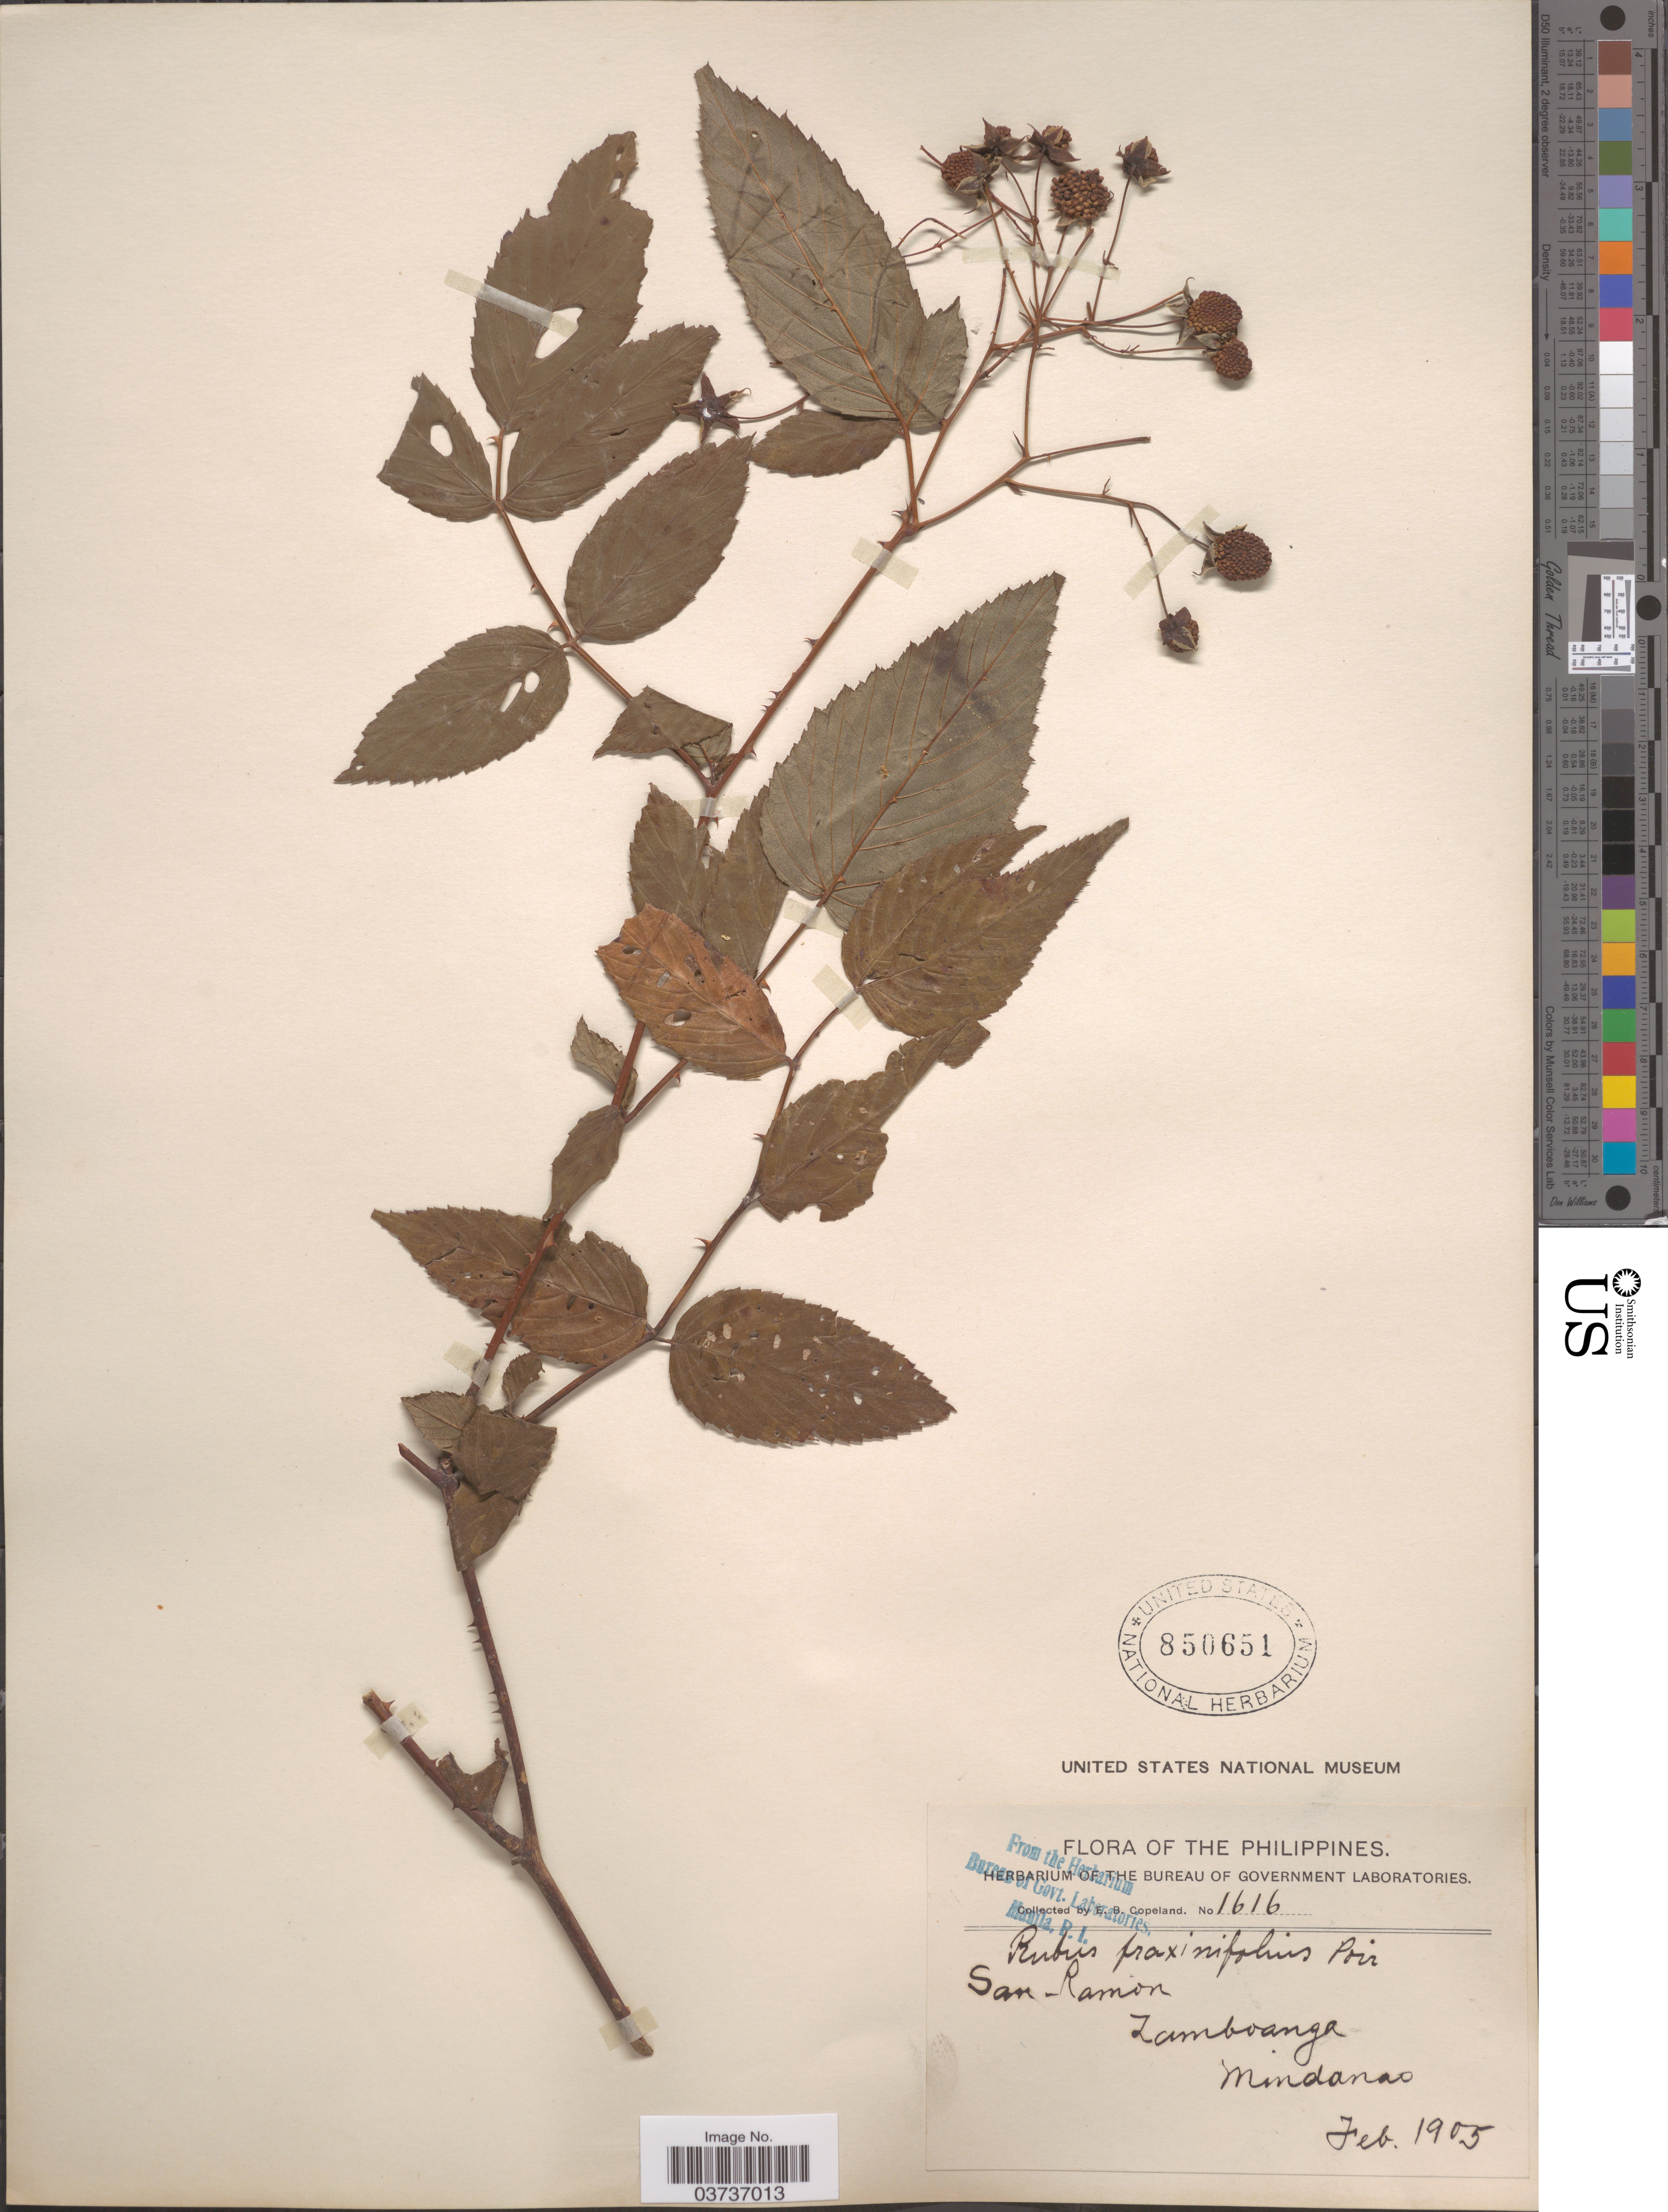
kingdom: Plantae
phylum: Tracheophyta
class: Magnoliopsida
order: Rosales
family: Rosaceae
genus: Rubus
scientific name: Rubus fraxinifolius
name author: Hayata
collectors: E. B. Copeland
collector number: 1616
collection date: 1905-02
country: Philippines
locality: San-Ramon. Zamboanga. Mindanao.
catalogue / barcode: US 850651